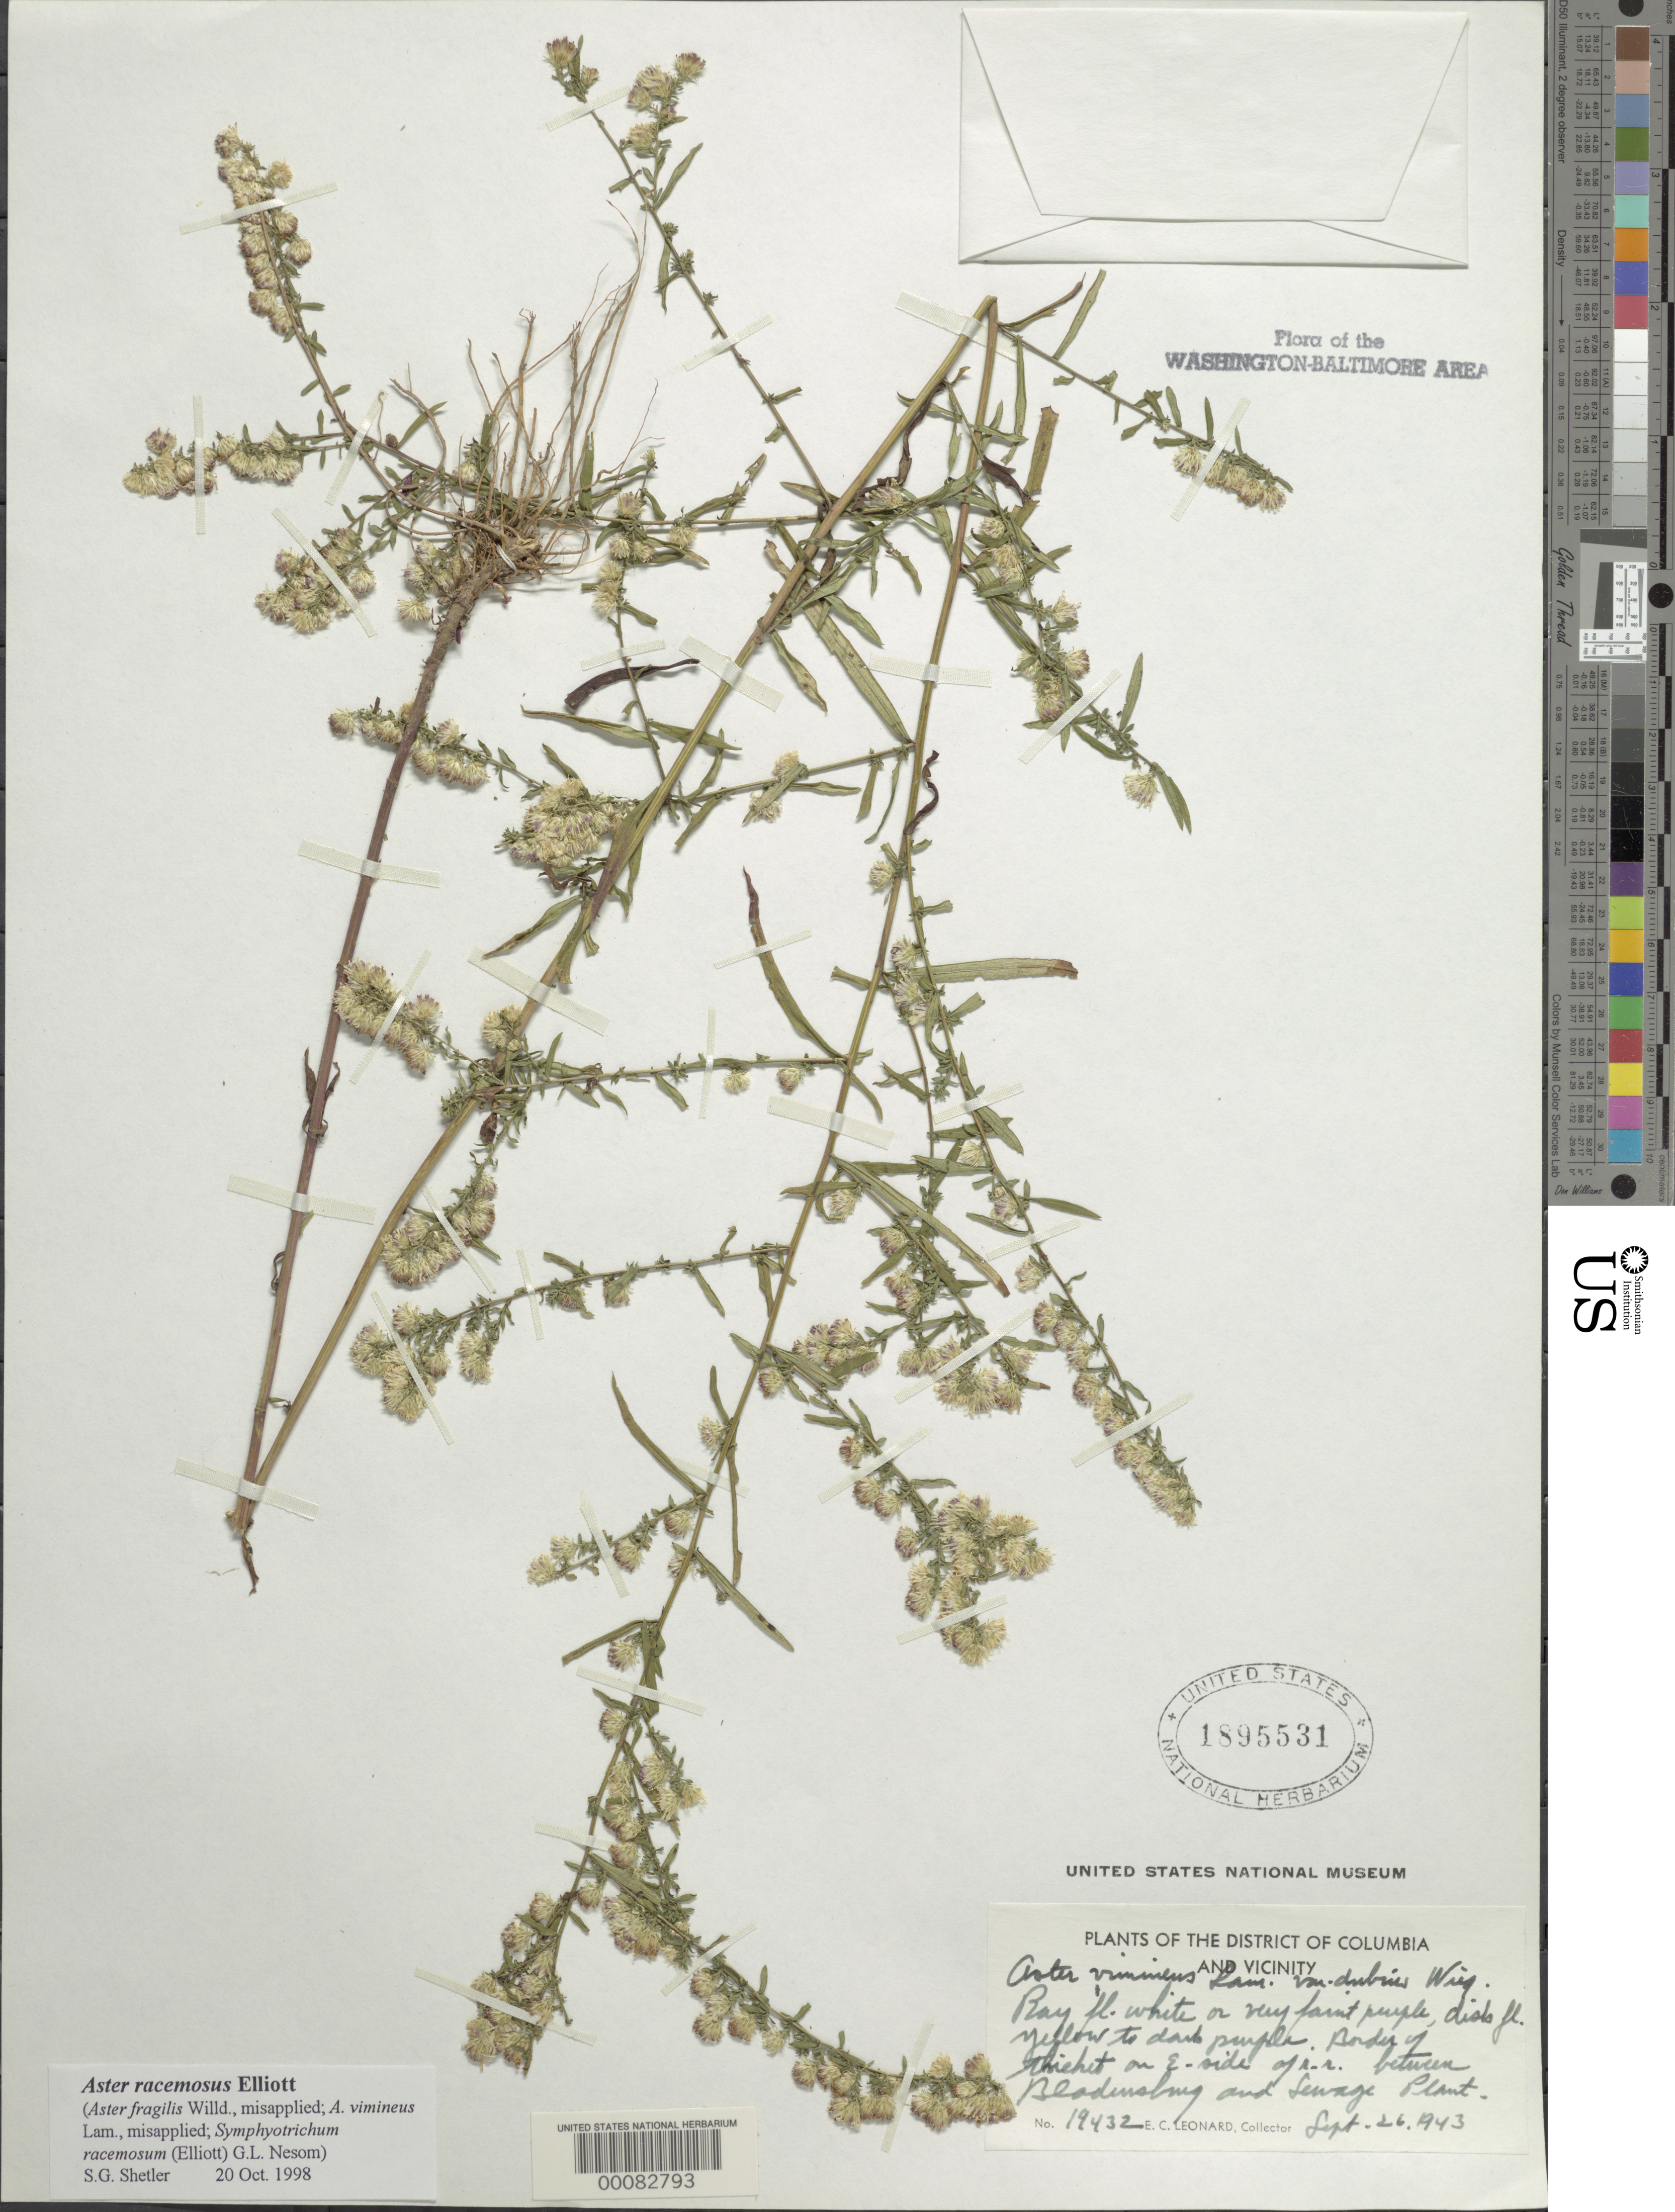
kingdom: Plantae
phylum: Tracheophyta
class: Magnoliopsida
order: Asterales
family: Asteraceae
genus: Symphyotrichum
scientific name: Symphyotrichum racemosum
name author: (Elliott) G.L. Nesom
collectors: E. C. Leonard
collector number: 194532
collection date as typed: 26 Sep 1943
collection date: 1943-09-26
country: United States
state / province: Maryland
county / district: Prince George's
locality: Bladensburg and Sewage Plant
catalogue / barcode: US 1895531